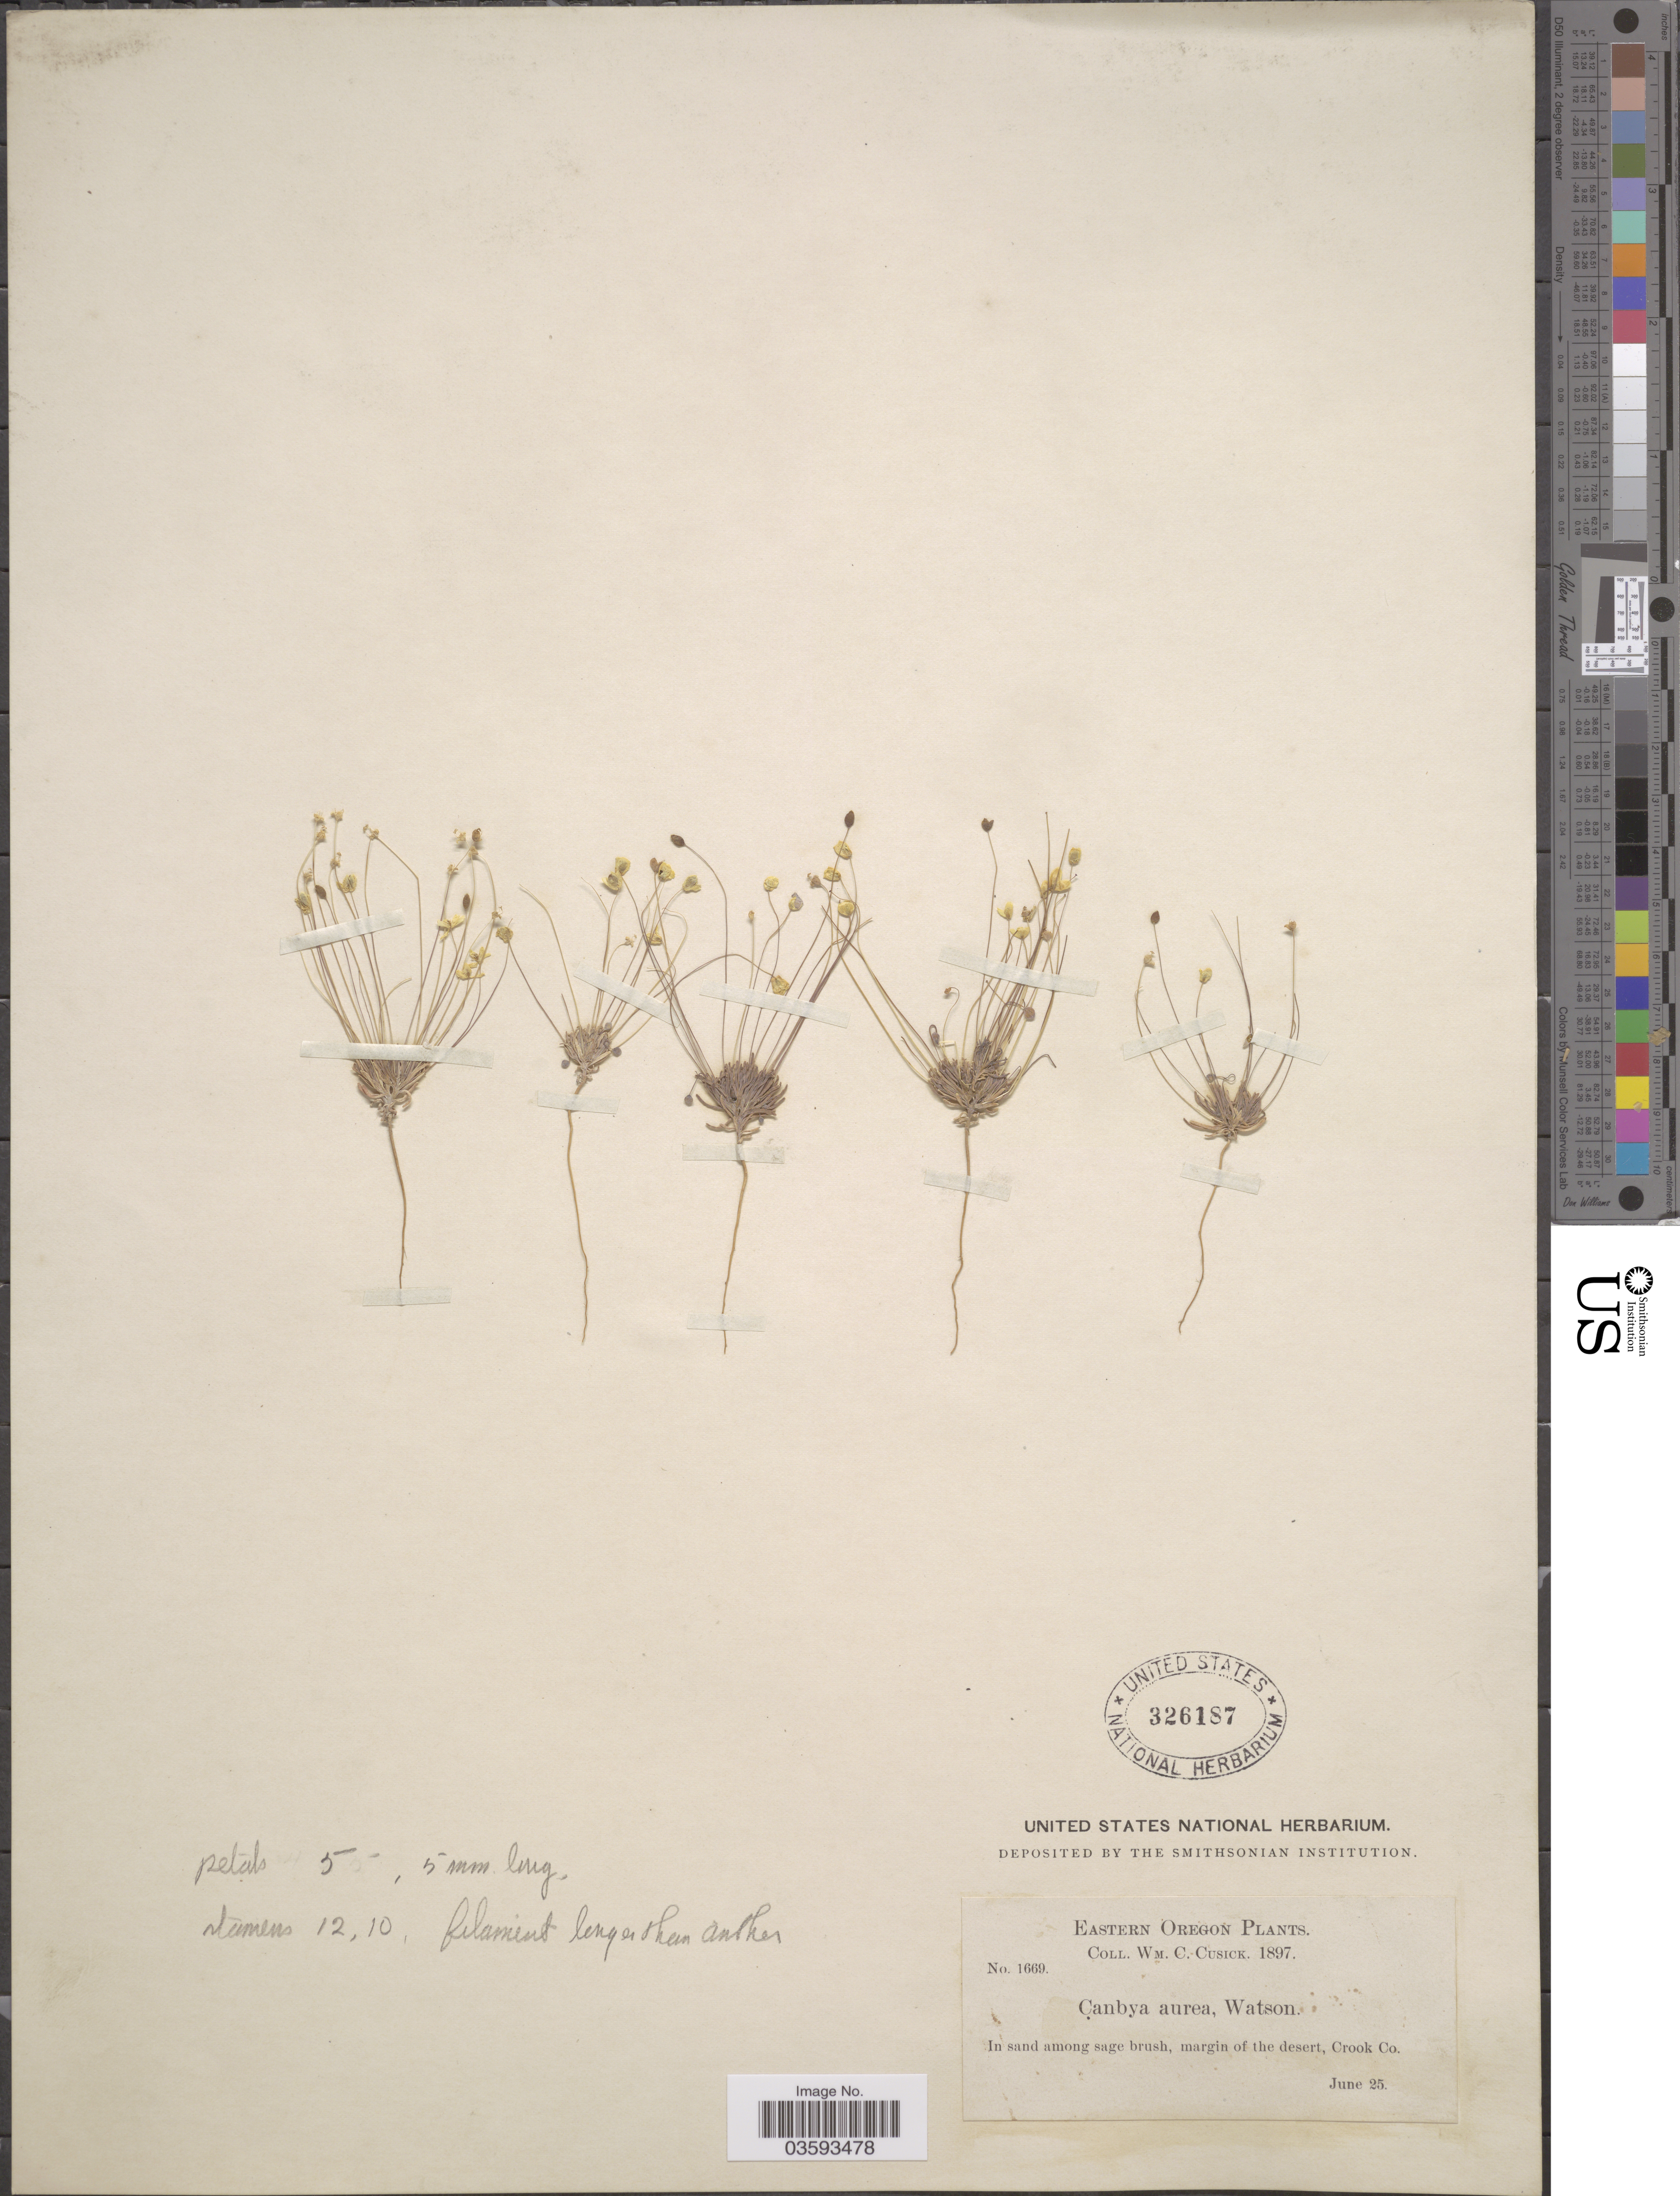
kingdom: Plantae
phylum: Tracheophyta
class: Magnoliopsida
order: Ranunculales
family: Papaveraceae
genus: Canbya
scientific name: Canbya aurea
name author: S. Watson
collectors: W. C. Cusick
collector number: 1669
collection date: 1897-06-25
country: United States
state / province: Oregon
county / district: Crook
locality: Eastern Oregon. In sand among sage brush, margin of the desert, Crook Co.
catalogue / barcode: US 326187